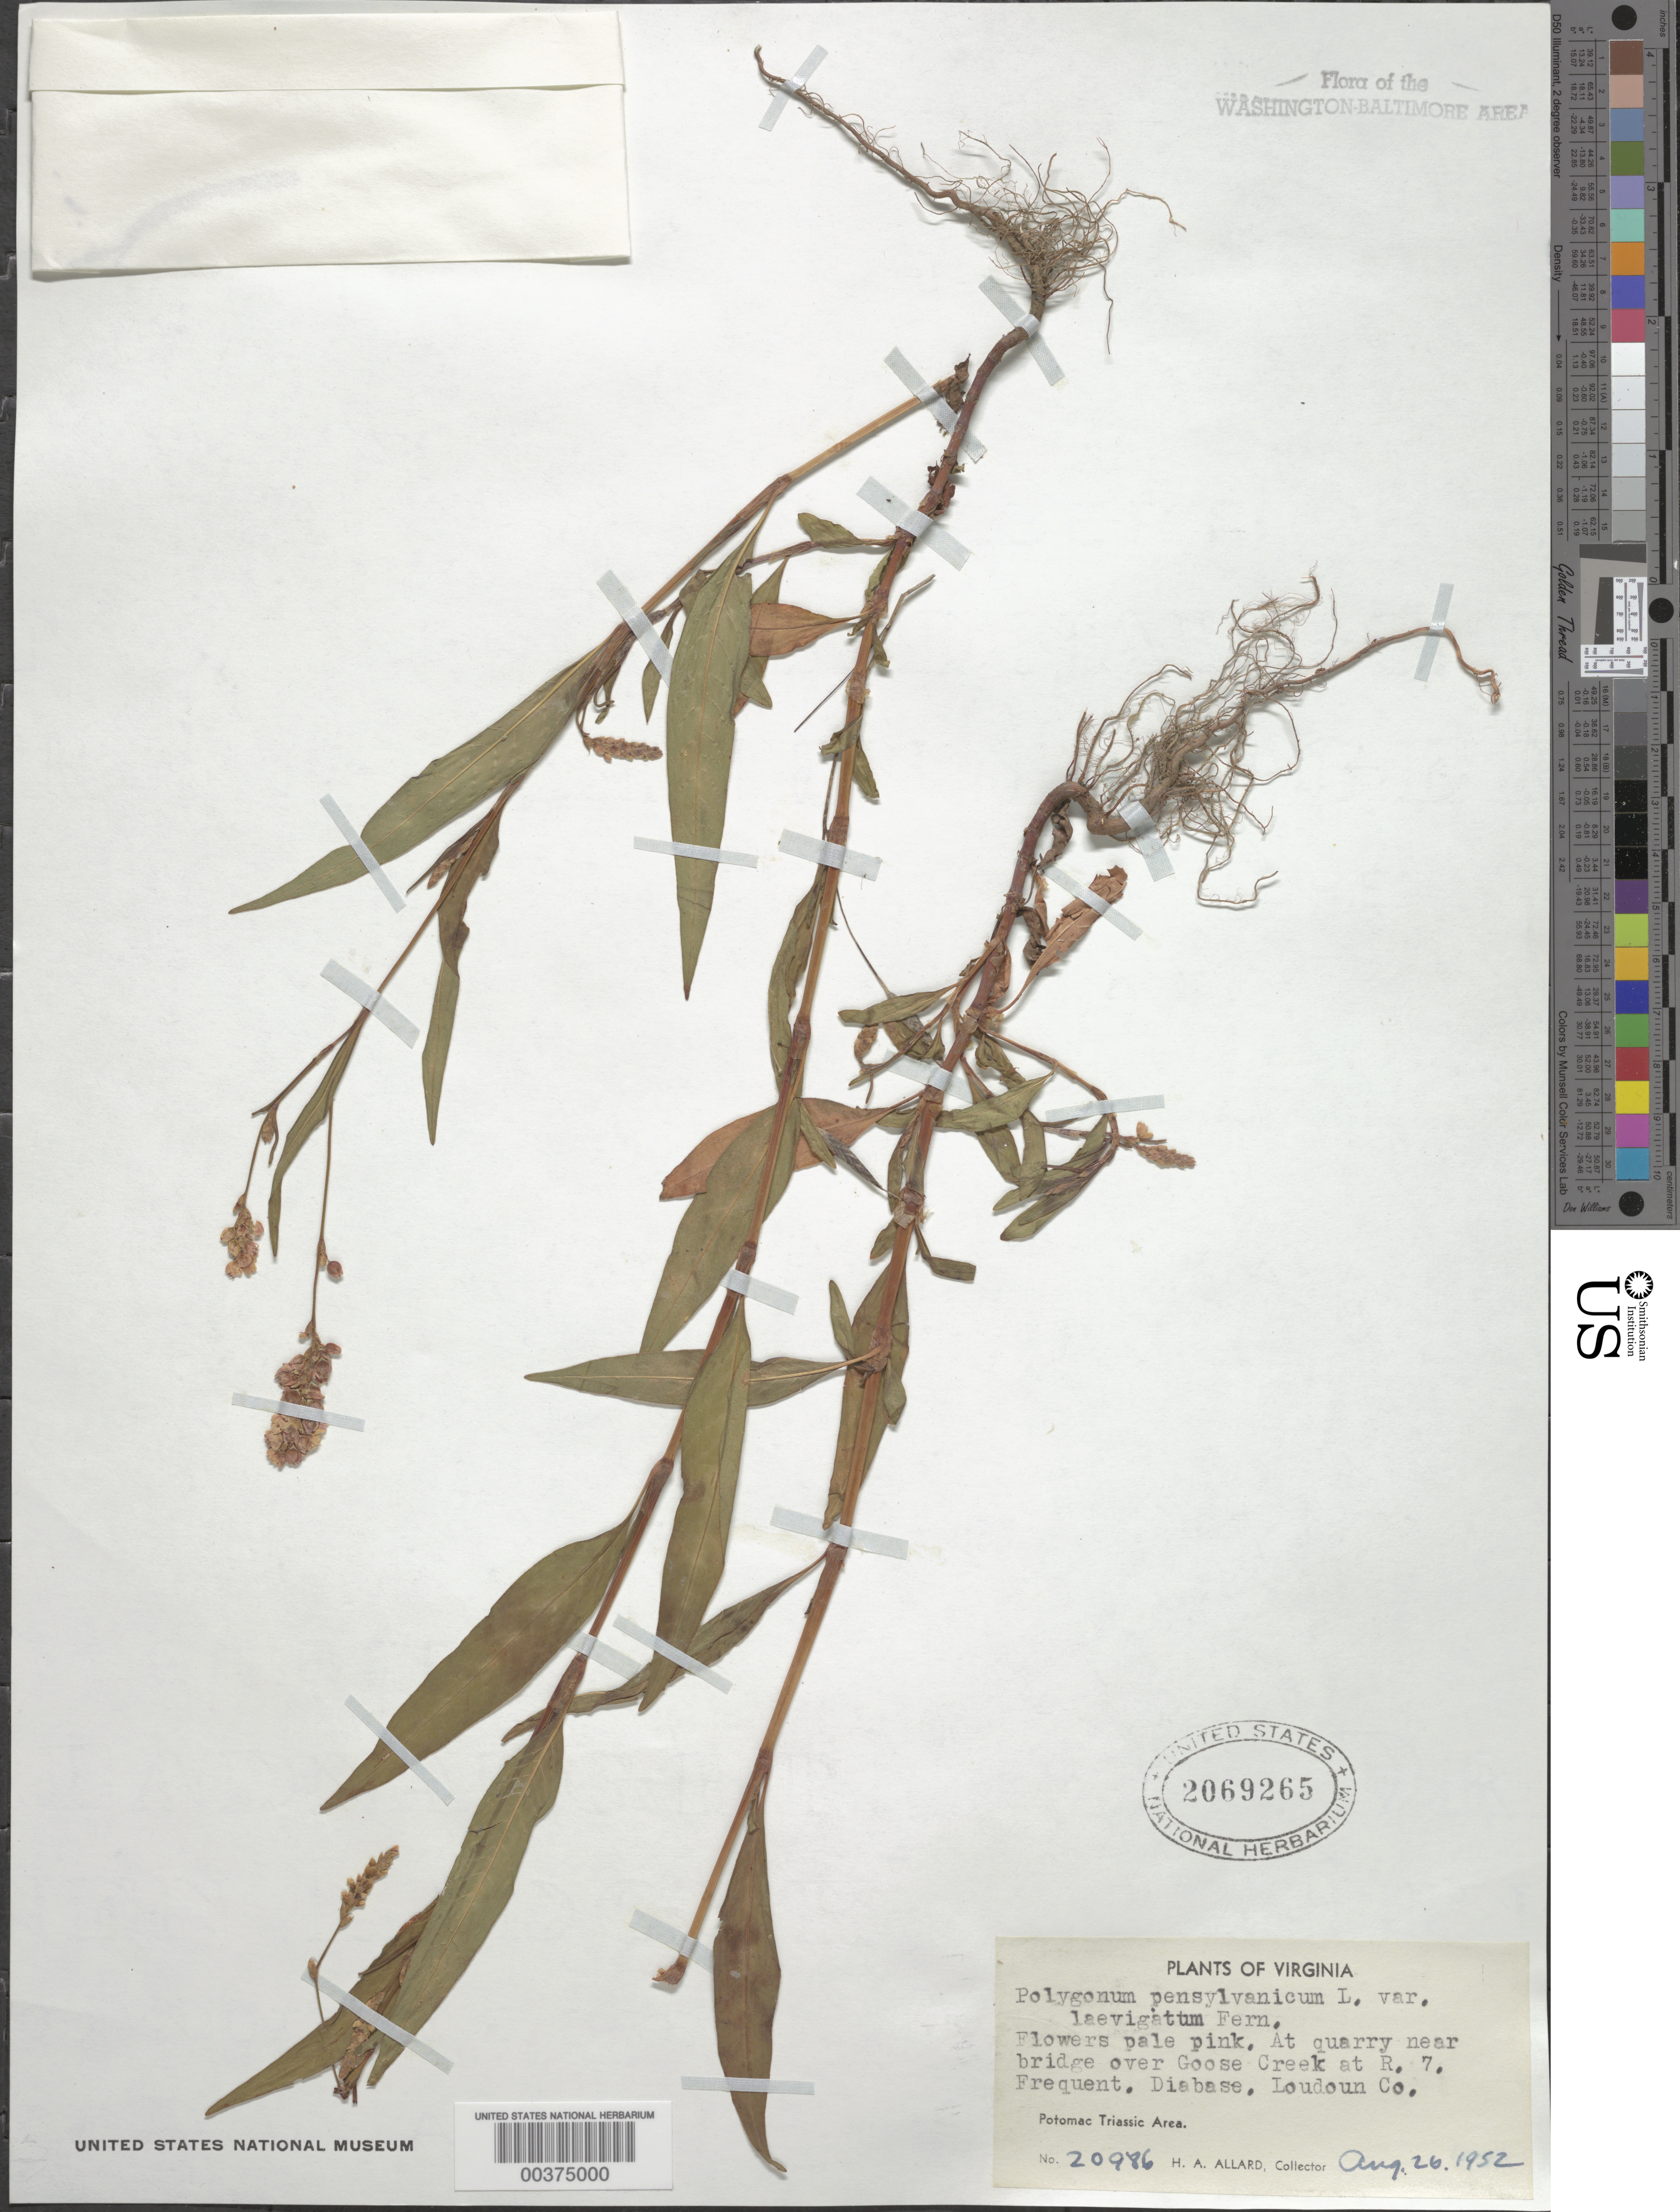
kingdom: Plantae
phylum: Tracheophyta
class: Magnoliopsida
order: Caryophyllales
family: Polygonaceae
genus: Persicaria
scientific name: Persicaria pensylvanica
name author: (L.) M. Gómez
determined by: Atha, D. E.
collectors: H. A. Allard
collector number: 20986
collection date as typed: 26 Aug 1952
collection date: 1952-08-26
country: United States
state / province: Virginia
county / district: Loudoun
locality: Quarry, Route 7, Goose Creek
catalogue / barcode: US 2069265